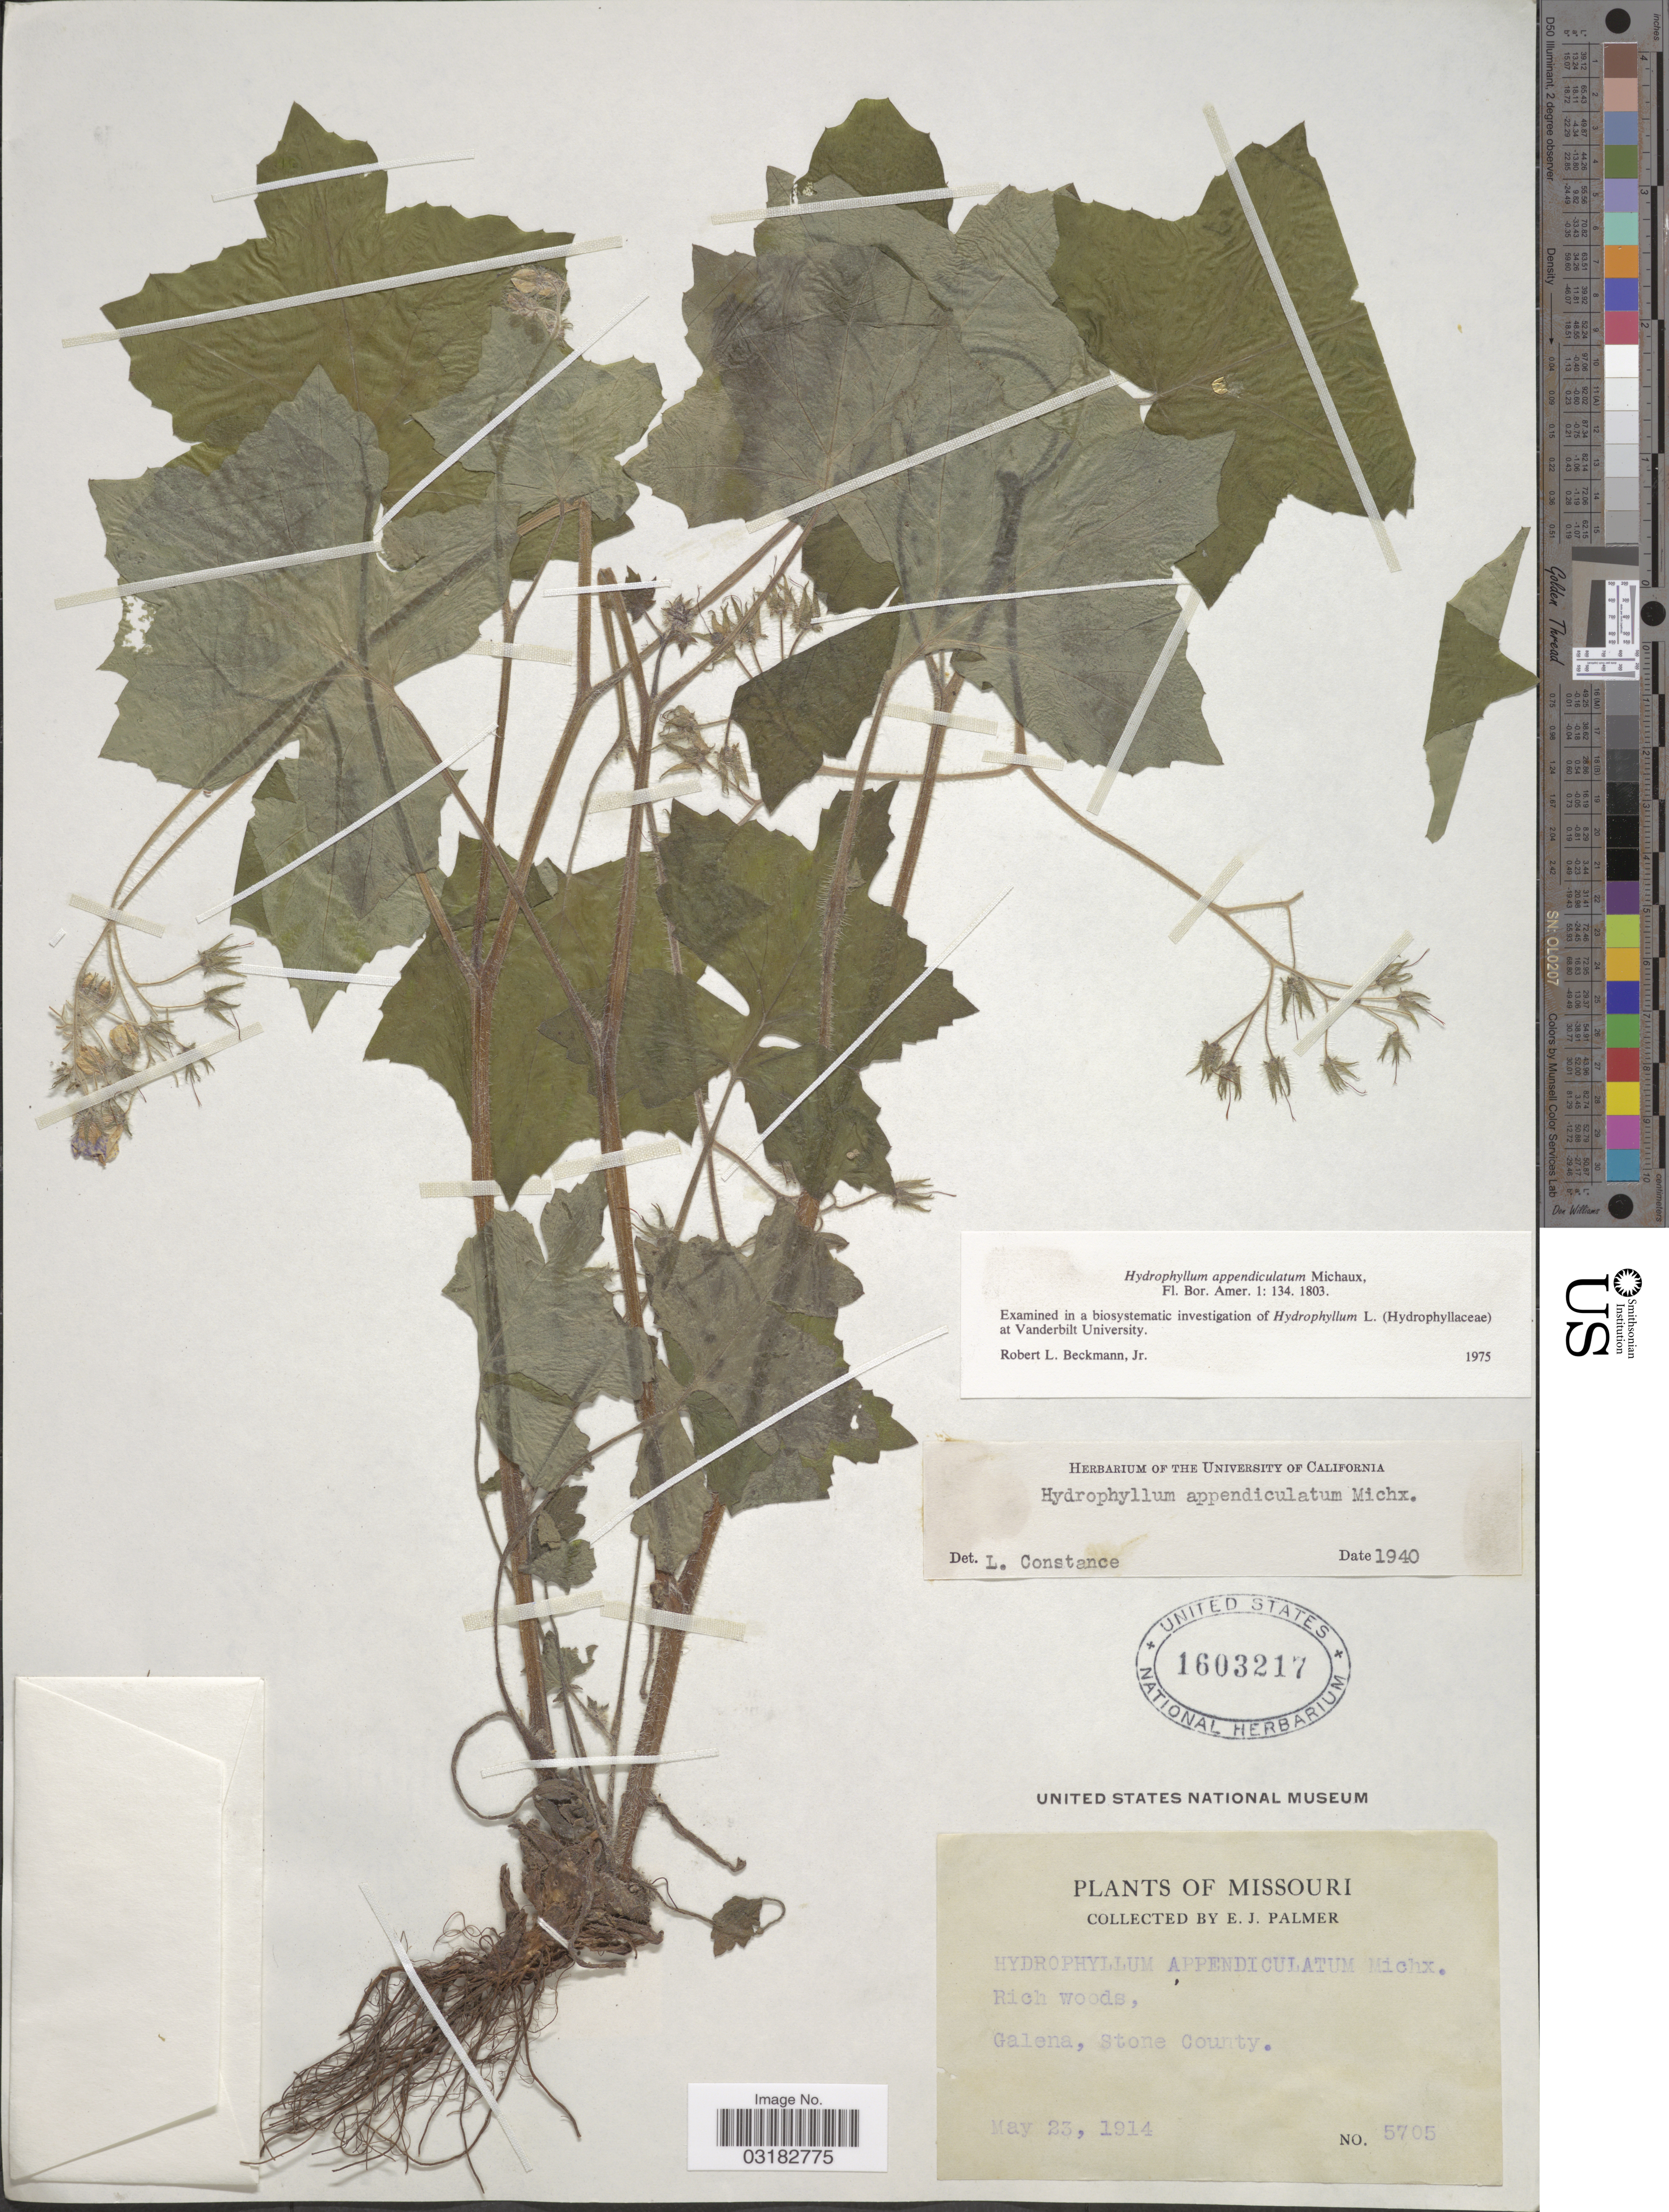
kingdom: Plantae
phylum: Tracheophyta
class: Magnoliopsida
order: Boraginales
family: Hydrophyllaceae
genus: Hydrophyllum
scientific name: Hydrophyllum appendiculatum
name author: Michx.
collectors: E. J. Palmer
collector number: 5705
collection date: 1914-05-23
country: United States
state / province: Missouri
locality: Rich woods, Galena, Stone County.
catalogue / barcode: US 1603217